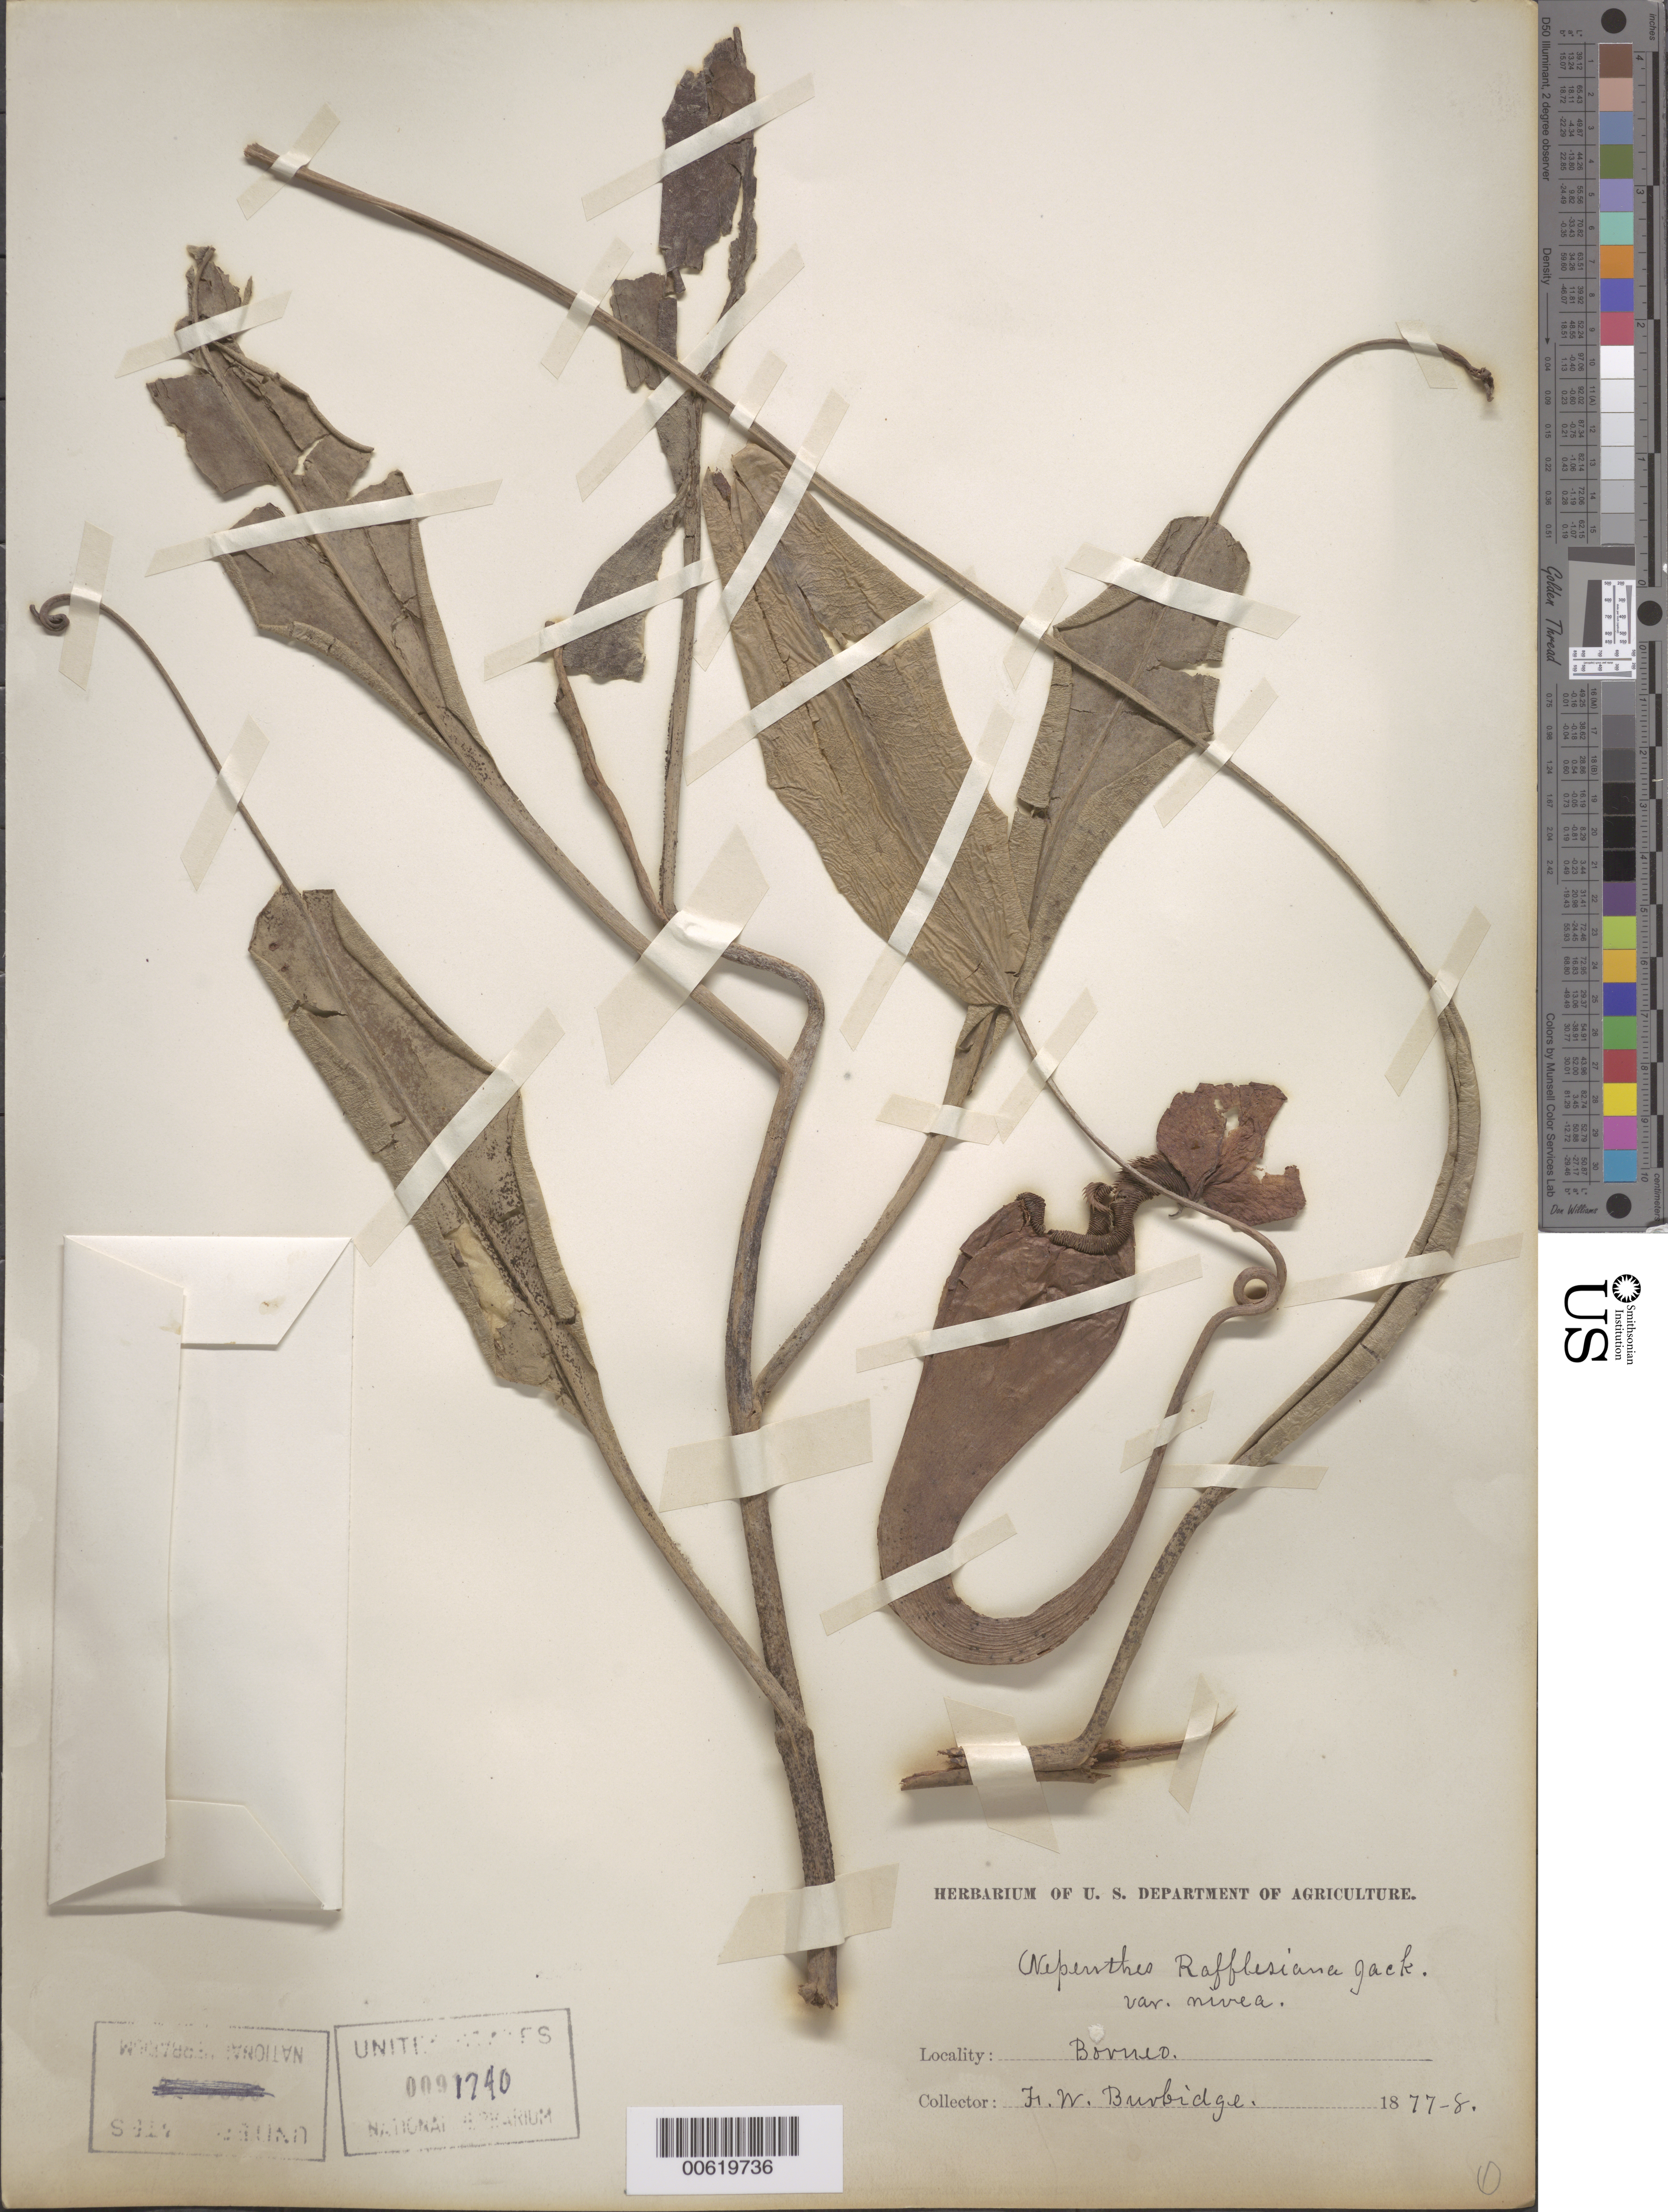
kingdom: Plantae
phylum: Tracheophyta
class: Magnoliopsida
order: Caryophyllales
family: Nepenthaceae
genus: Nepenthes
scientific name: Nepenthes rafflesiana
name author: Jack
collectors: F. Brubridge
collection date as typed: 1877 to -- --- 1878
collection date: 1877/1878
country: Malaysia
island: Borneo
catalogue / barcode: US 91740